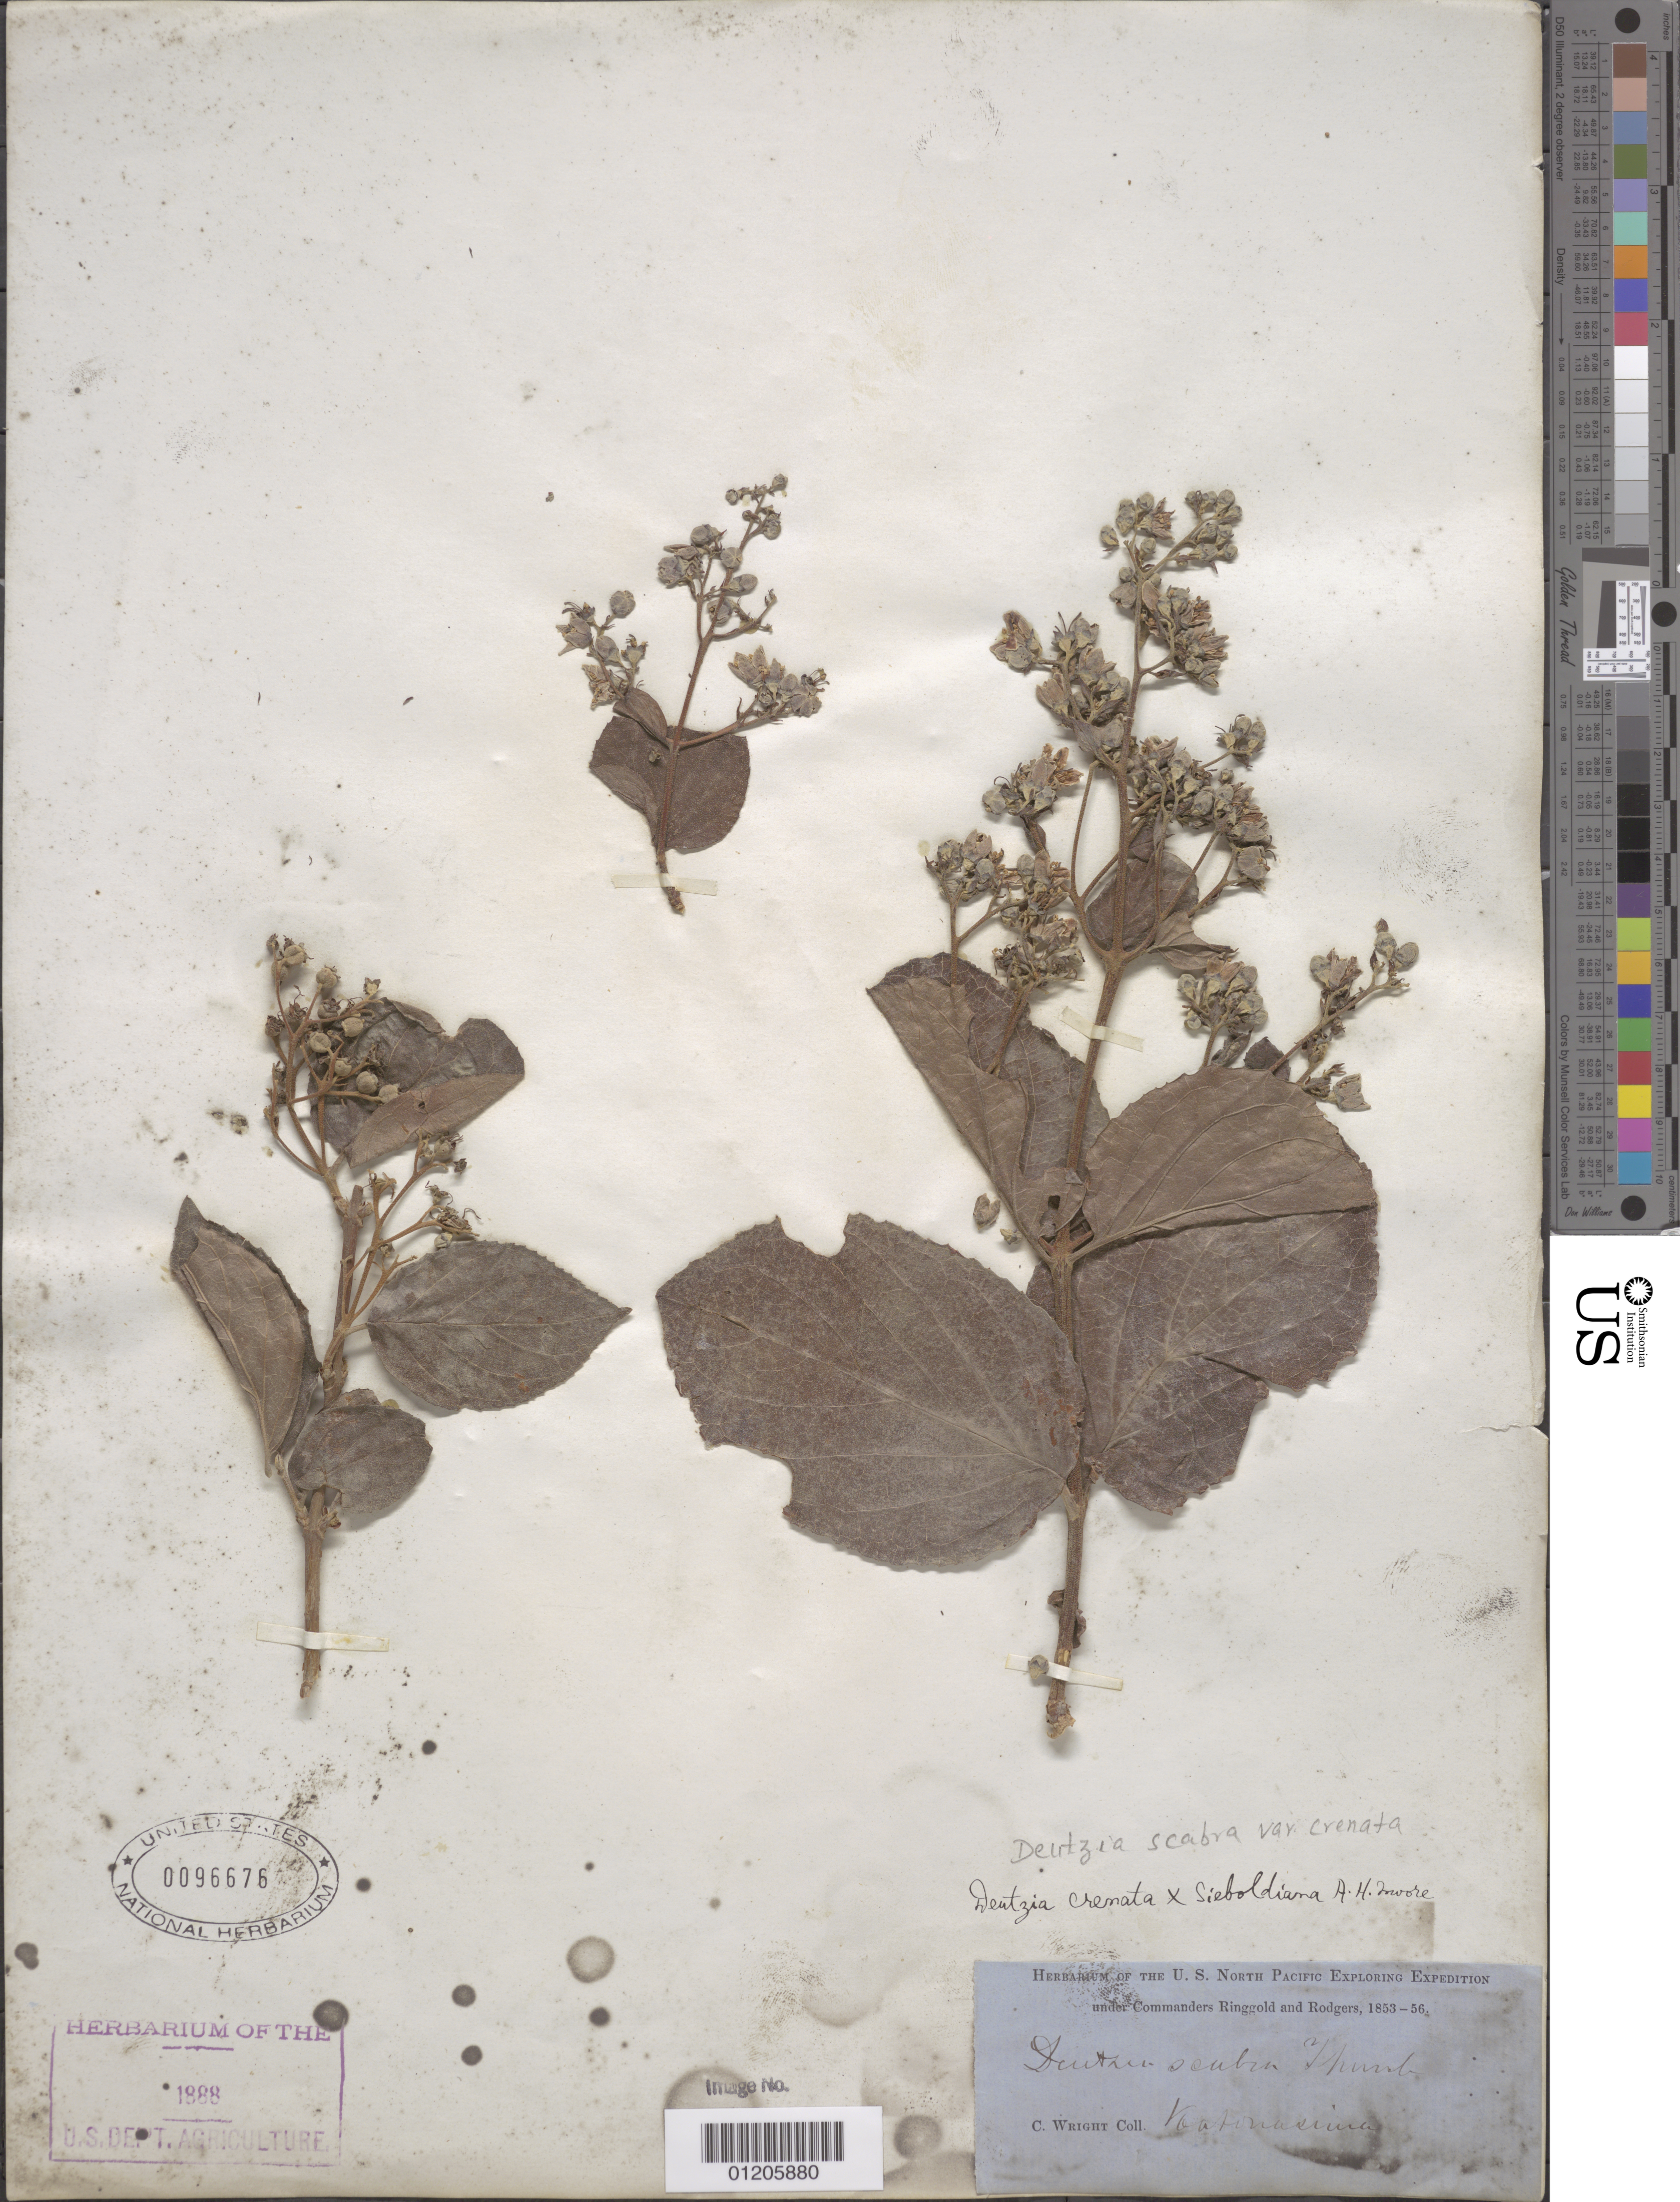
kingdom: Plantae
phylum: Tracheophyta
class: Magnoliopsida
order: Cornales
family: Hydrangeaceae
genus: Deutzia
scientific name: Deutzia scabra var. crenata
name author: Maxim.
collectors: C. Wright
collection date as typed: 1853 to -- --- 1856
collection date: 1853/1856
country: Japan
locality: Katonasima.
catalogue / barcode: US 96676